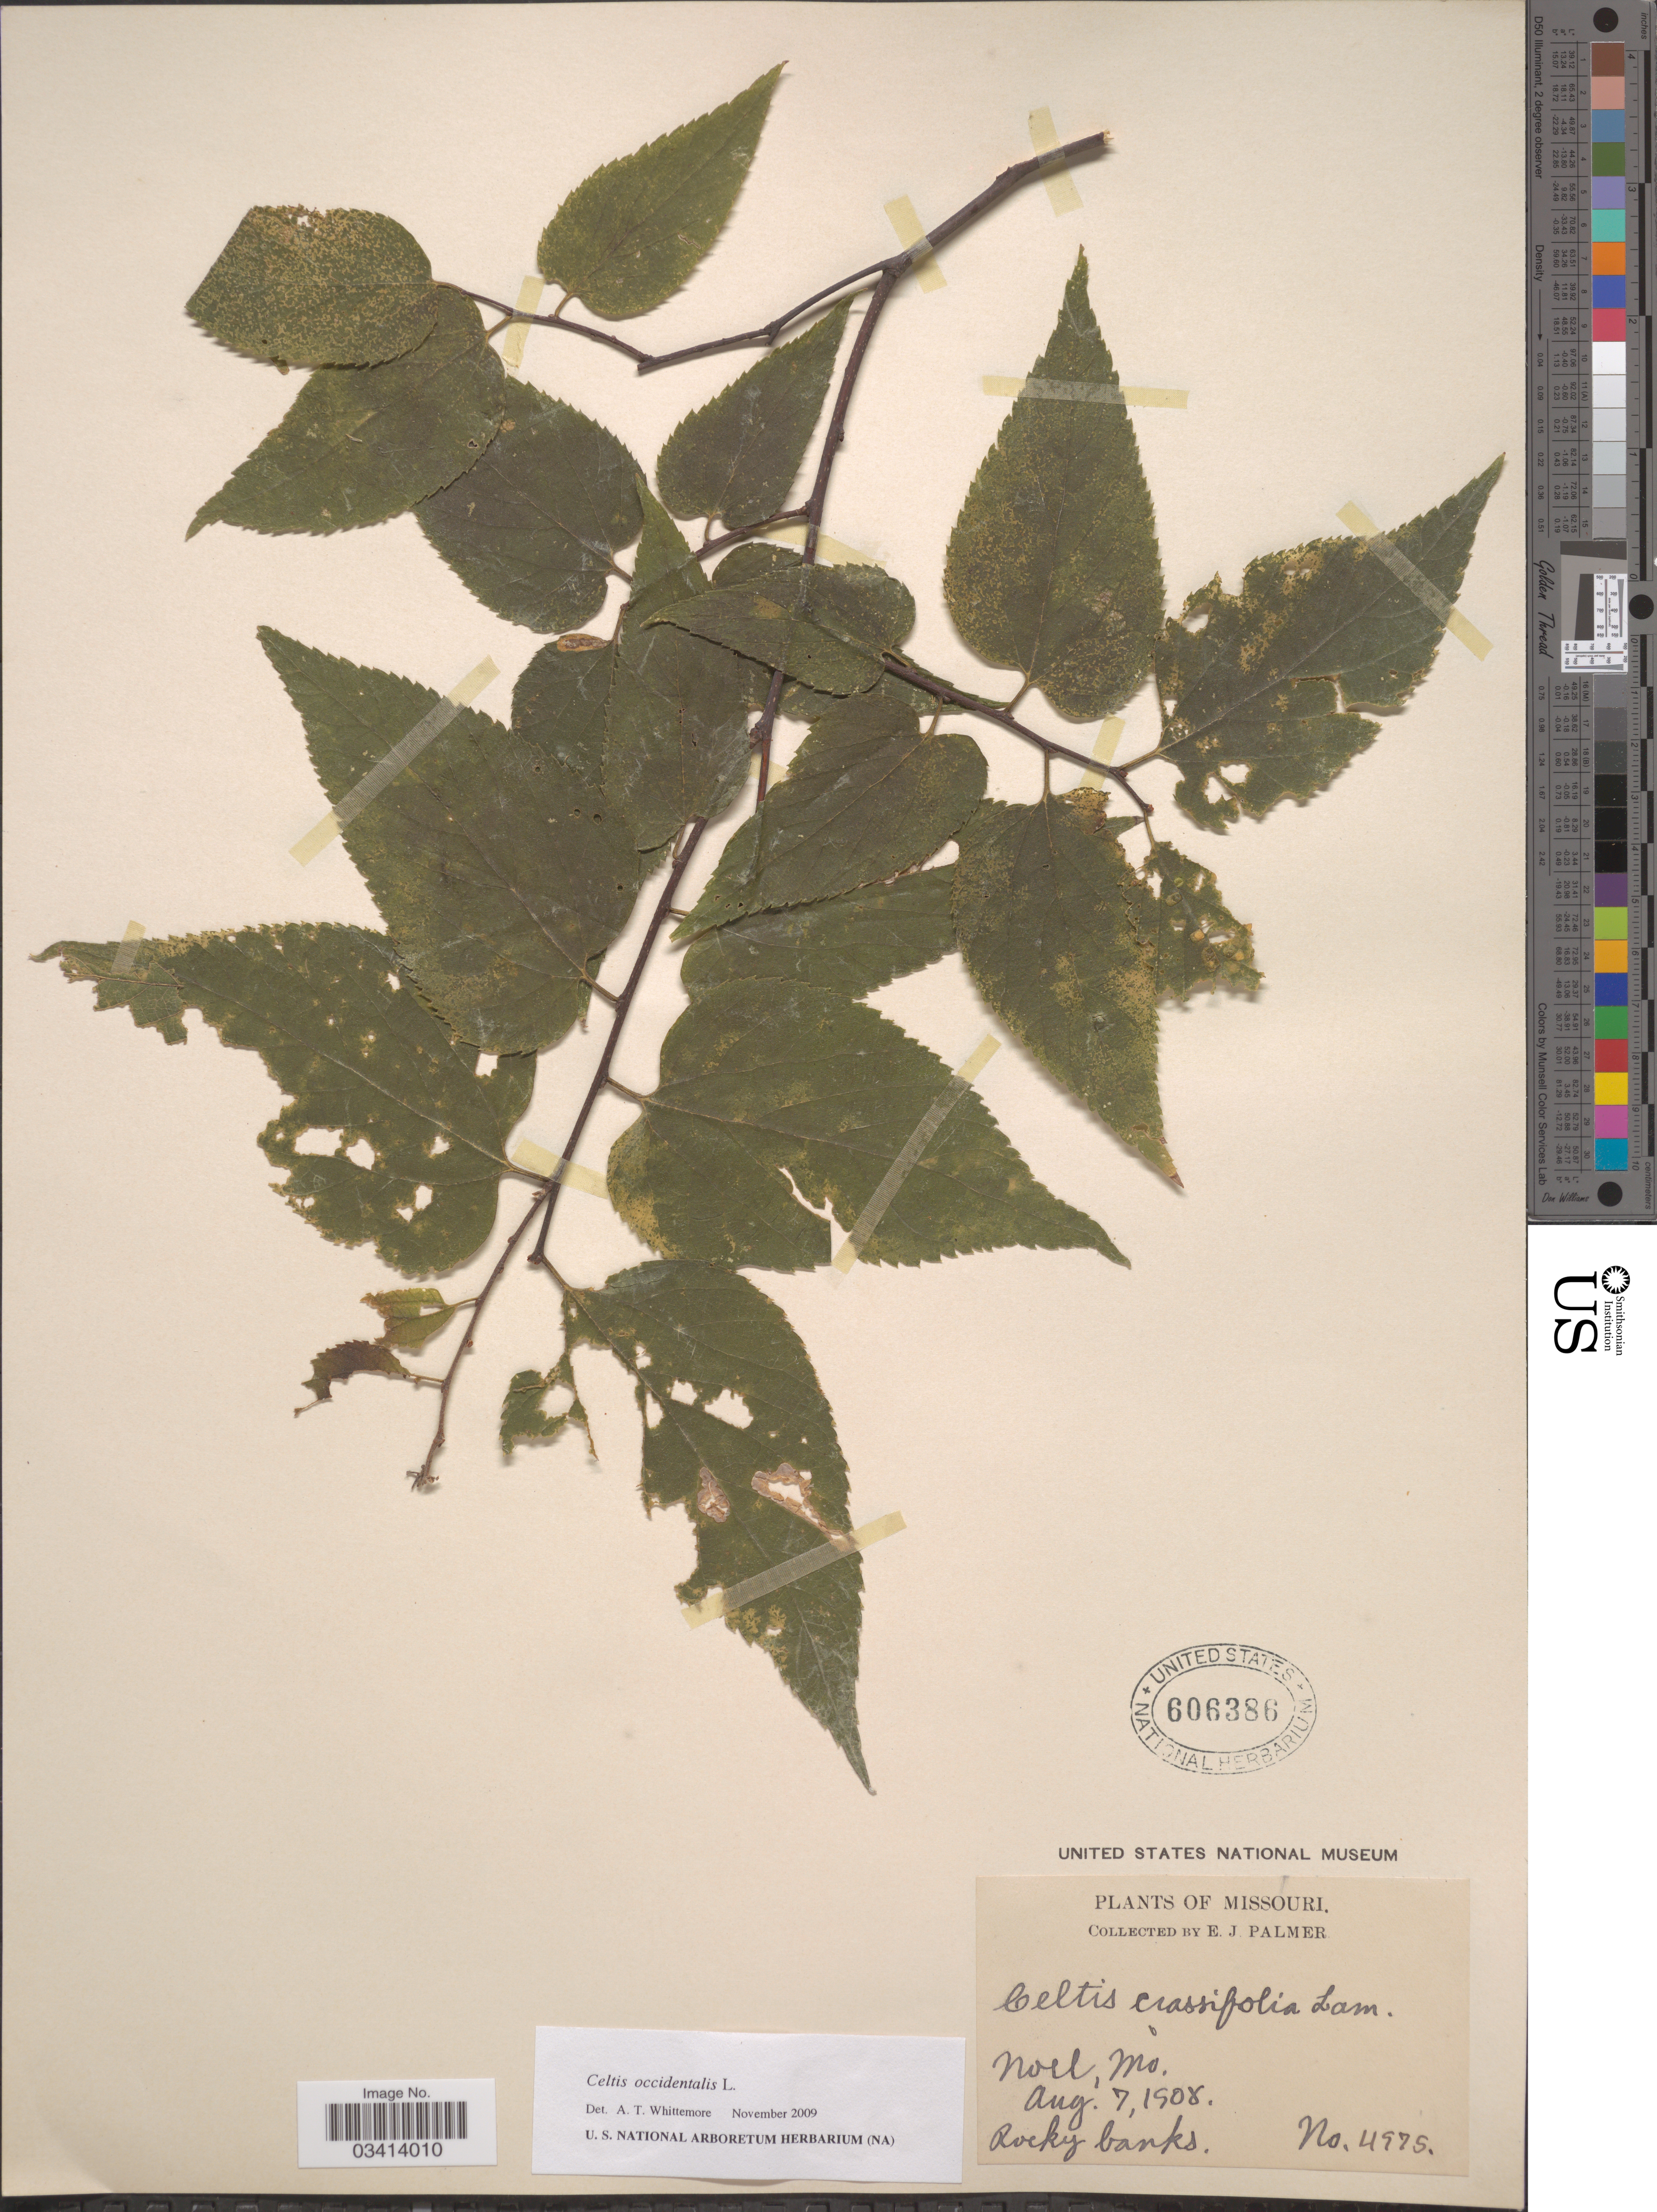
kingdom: Plantae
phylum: Tracheophyta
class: Magnoliopsida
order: Rosales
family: Cannabaceae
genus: Celtis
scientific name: Celtis occidentalis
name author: L.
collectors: E. J. Palmer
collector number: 4975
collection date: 1908-08-07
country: United States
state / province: Missouri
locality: Noel.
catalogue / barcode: US 606386